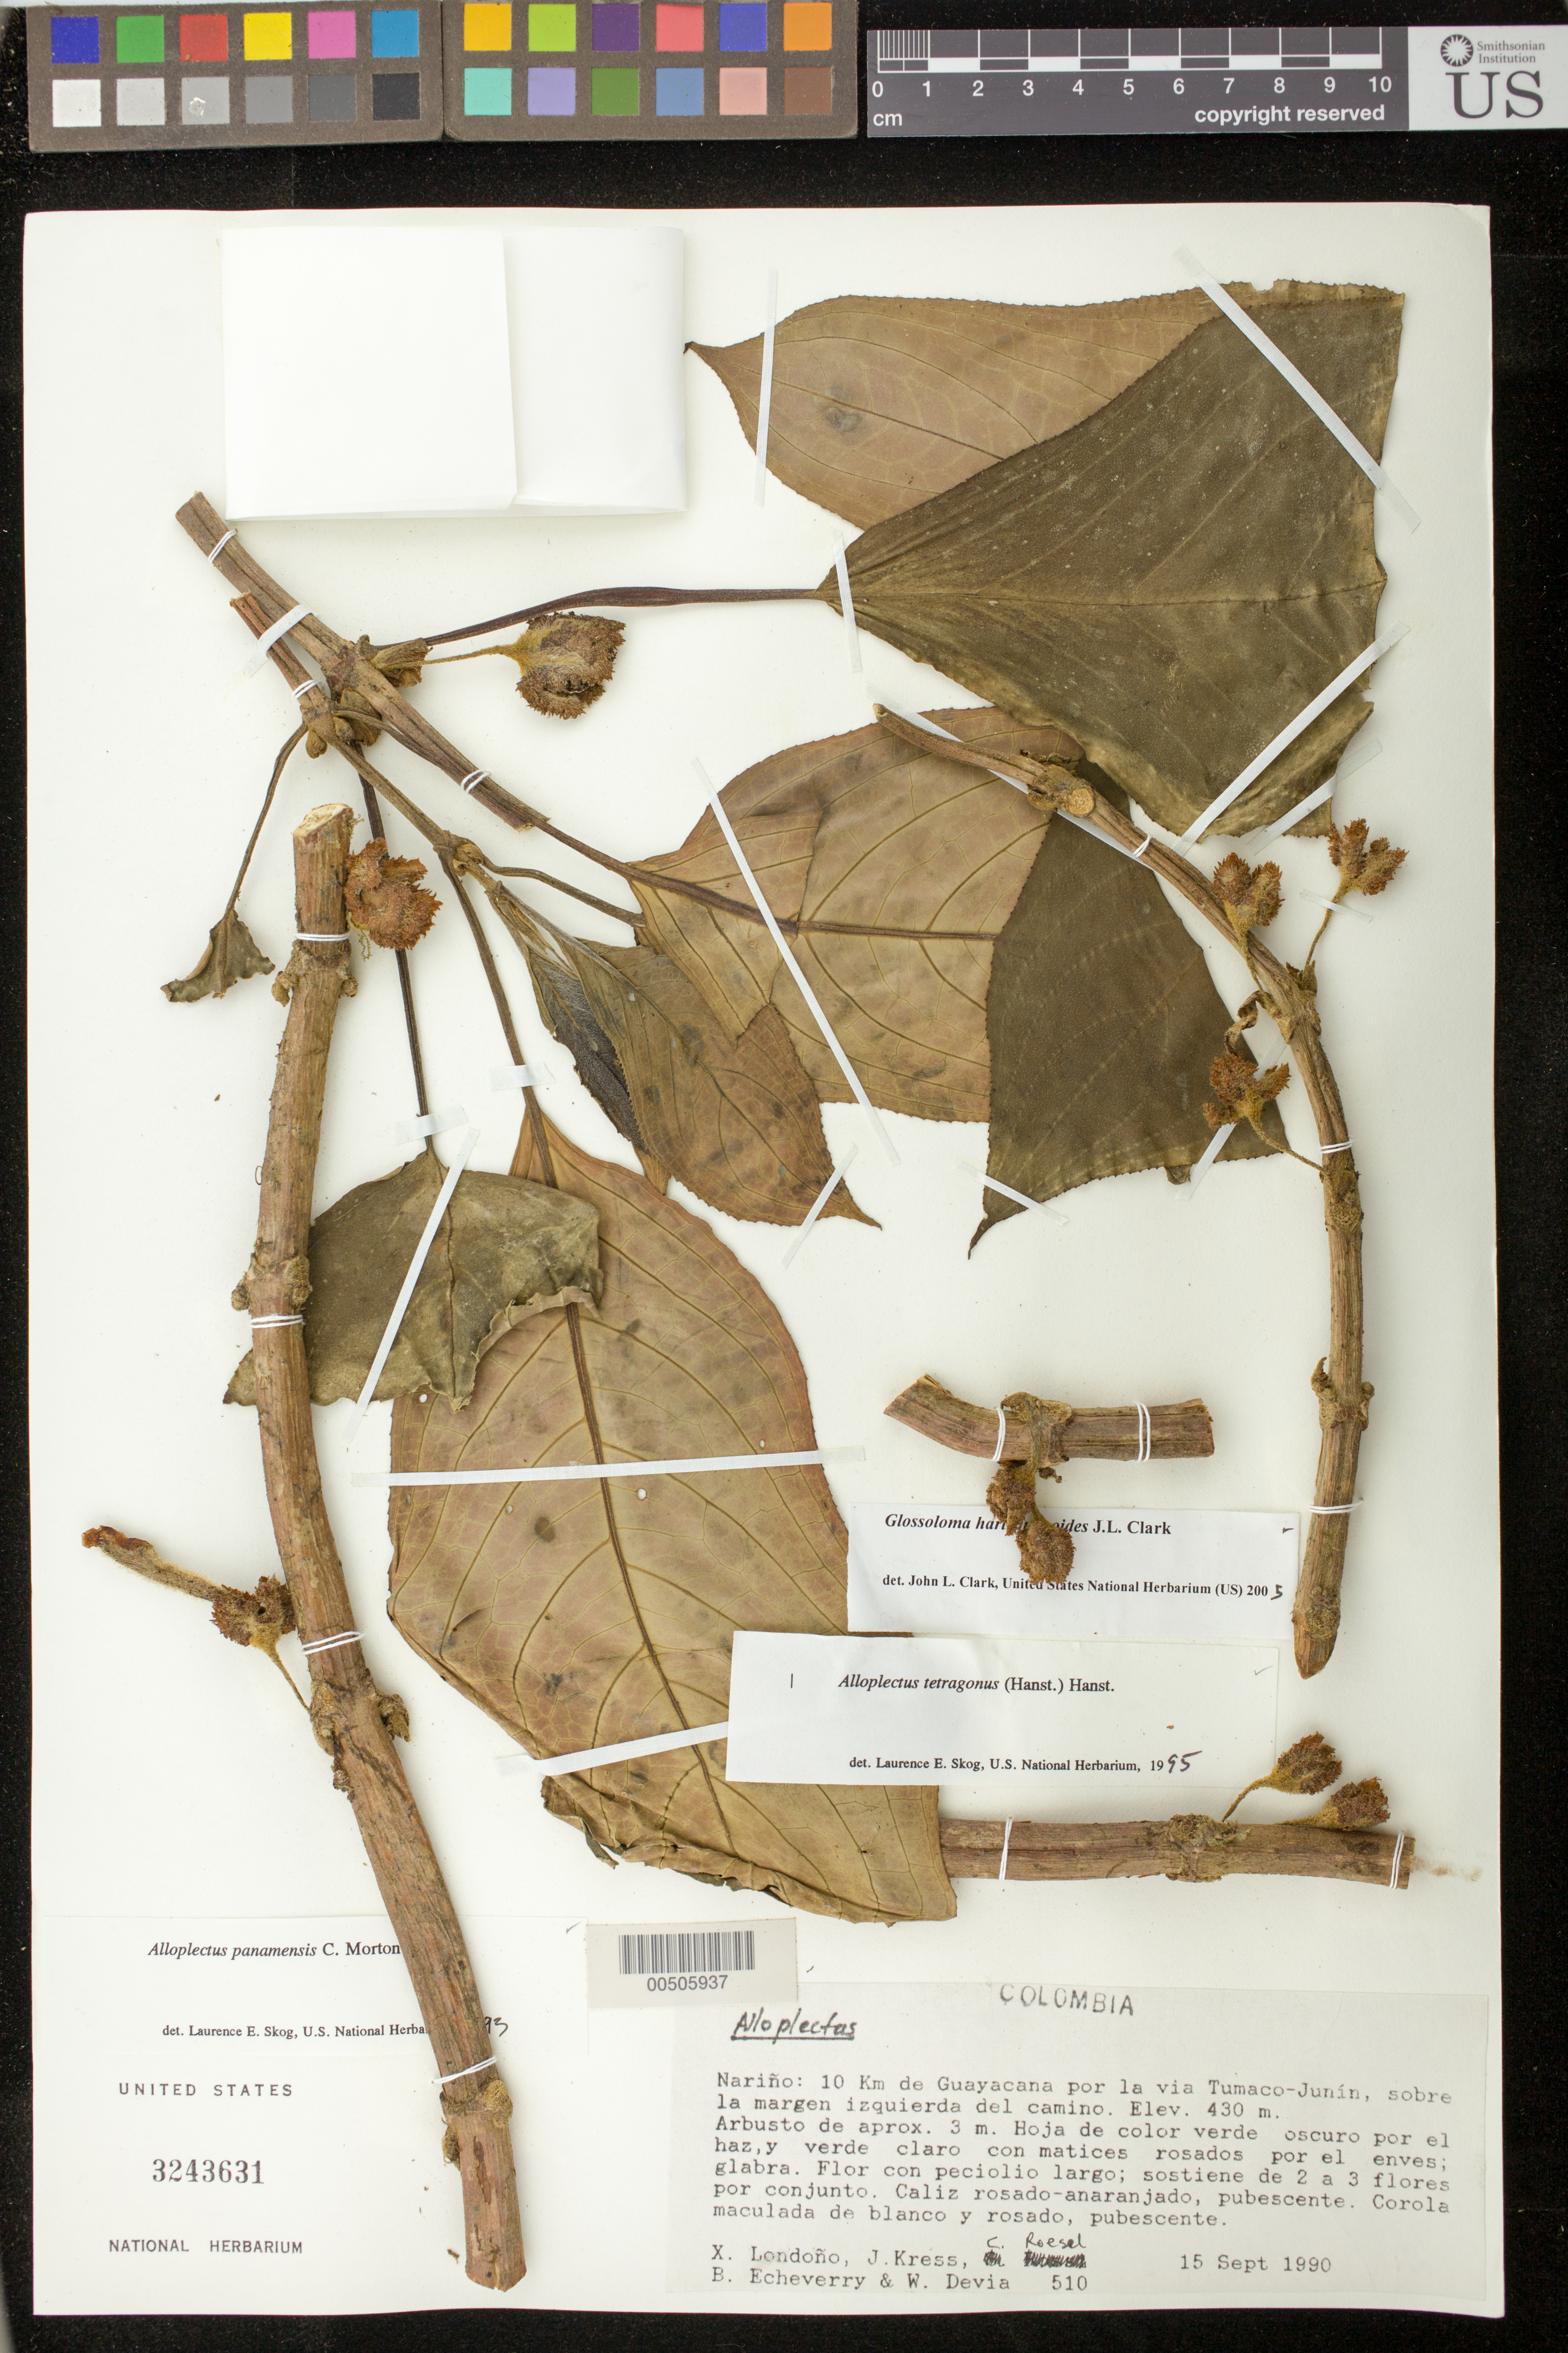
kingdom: Plantae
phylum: Tracheophyta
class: Magnoliopsida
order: Lamiales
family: Gesneriaceae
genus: Glossoloma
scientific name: Glossoloma harlequinoides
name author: J.L. Clark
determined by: Clark, J. L., (SEL), The Marie Selby Botanical Garden (UNITED STATES)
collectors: X. Londoño, W. J. Kress, C. S. Roesel, B. Echeverry & W. Devia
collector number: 510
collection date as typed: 15 Sep 1990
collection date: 1990-09-15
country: Colombia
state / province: Nariño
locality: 10 km de Guayacana por la via Tumaco - Junín, sobre la margen izquierda del camino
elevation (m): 430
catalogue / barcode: US 3243631